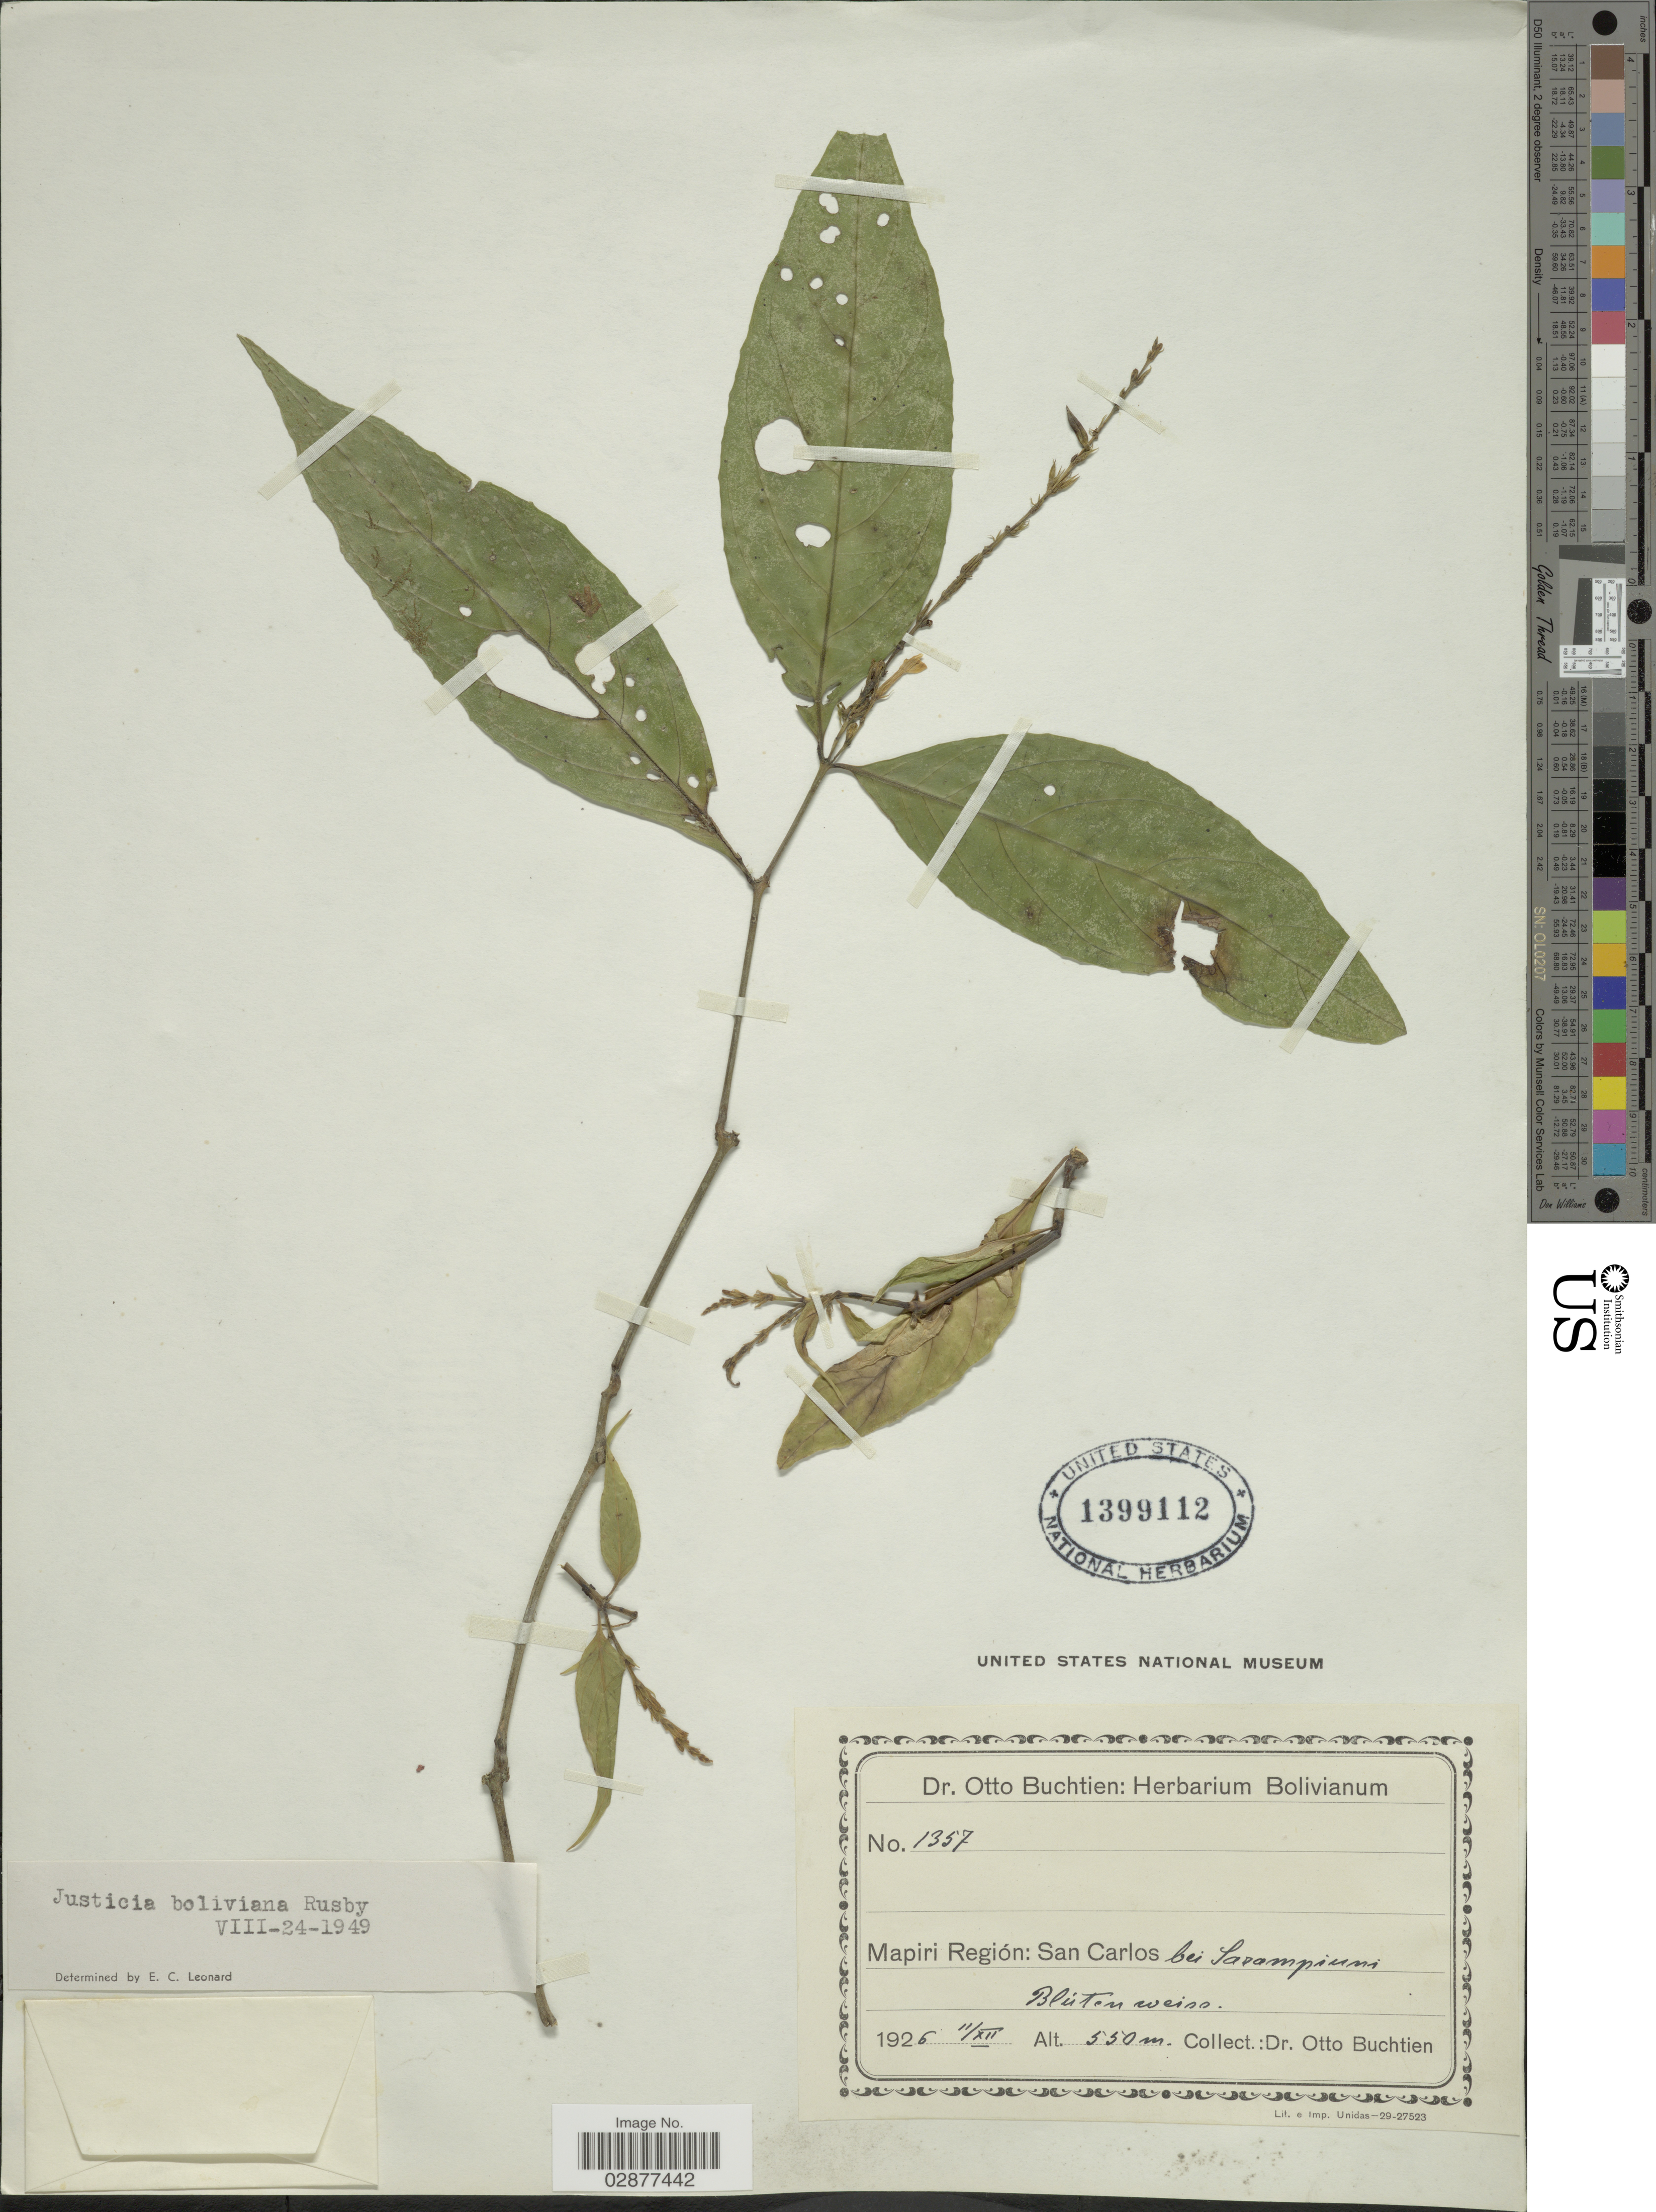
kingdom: Plantae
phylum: Tracheophyta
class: Magnoliopsida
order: Lamiales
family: Acanthaceae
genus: Justicia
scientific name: Justicia boliviana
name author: Rusby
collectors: O. Buchtien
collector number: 1357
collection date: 1926-12-11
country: Bolivia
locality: Mapiri Región: San Carlos bei Sarampiuni.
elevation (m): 550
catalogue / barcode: US 1399112